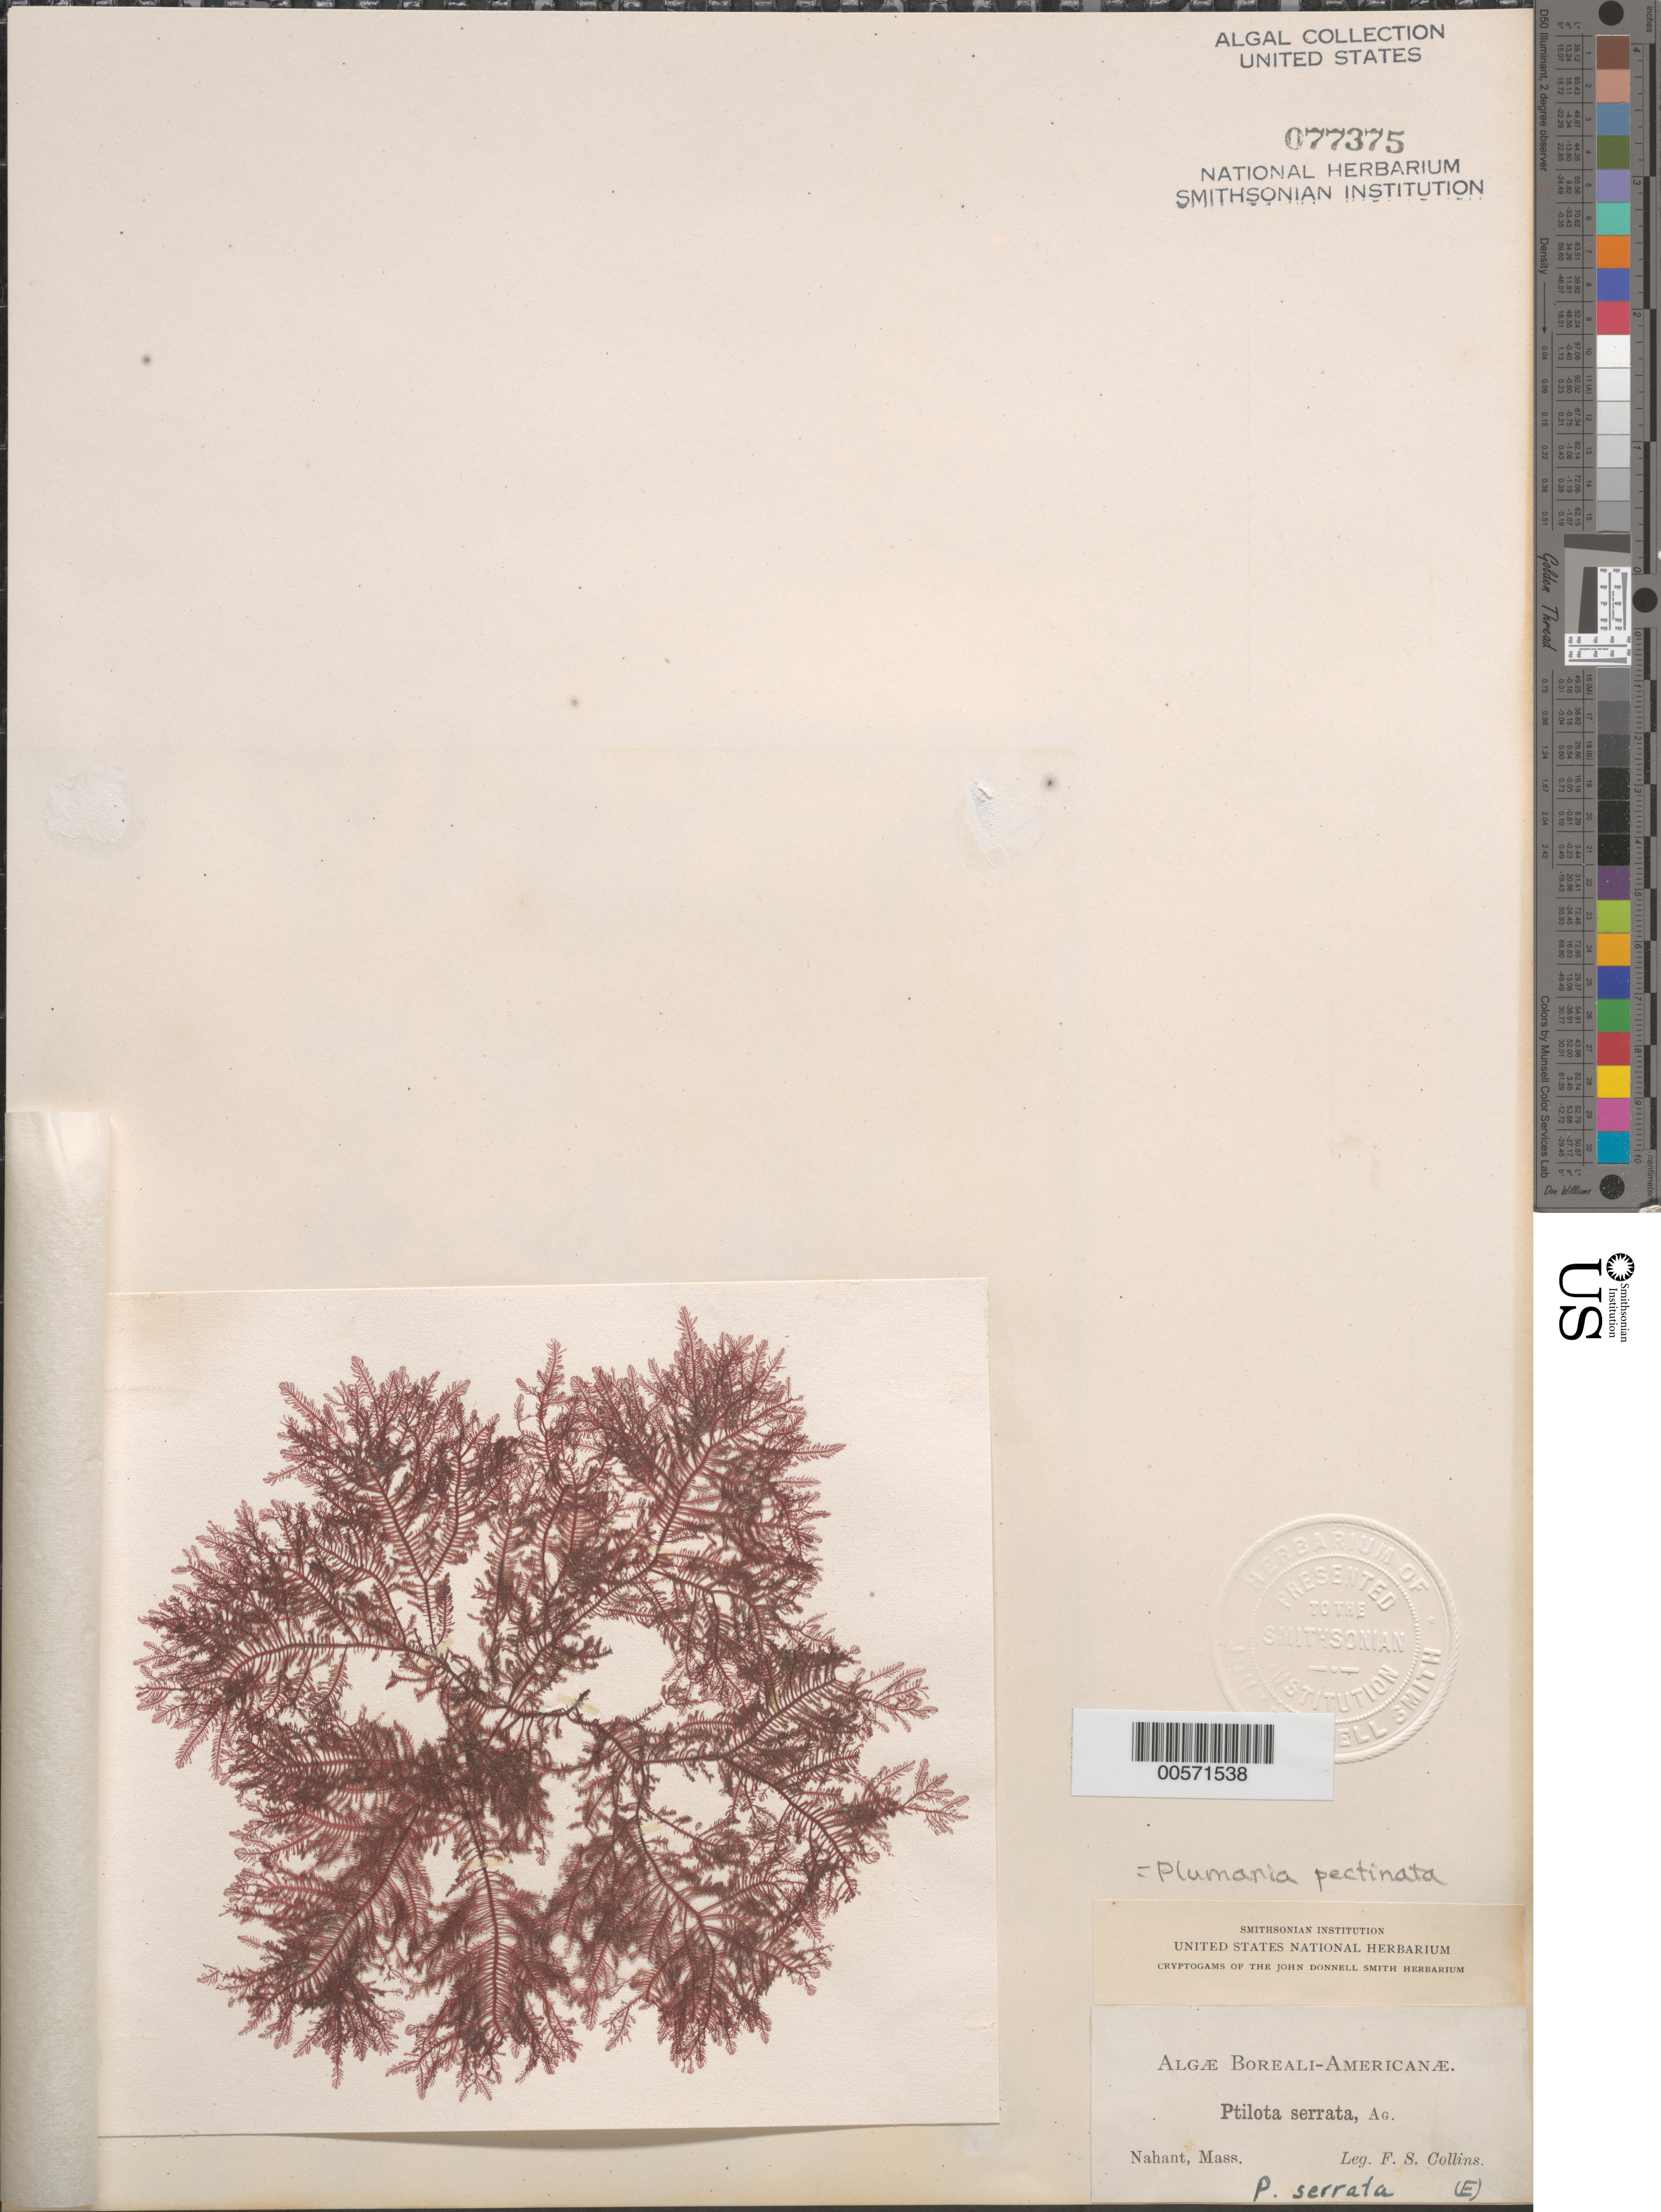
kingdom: Plantae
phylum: Rhodophyta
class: Florideophyceae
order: Ceramiales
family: Wrangeliaceae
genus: Plumaria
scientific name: Plumaria pectinata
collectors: F. Collins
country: United States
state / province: Massachusetts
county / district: Essex County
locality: Nahant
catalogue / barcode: US 77375